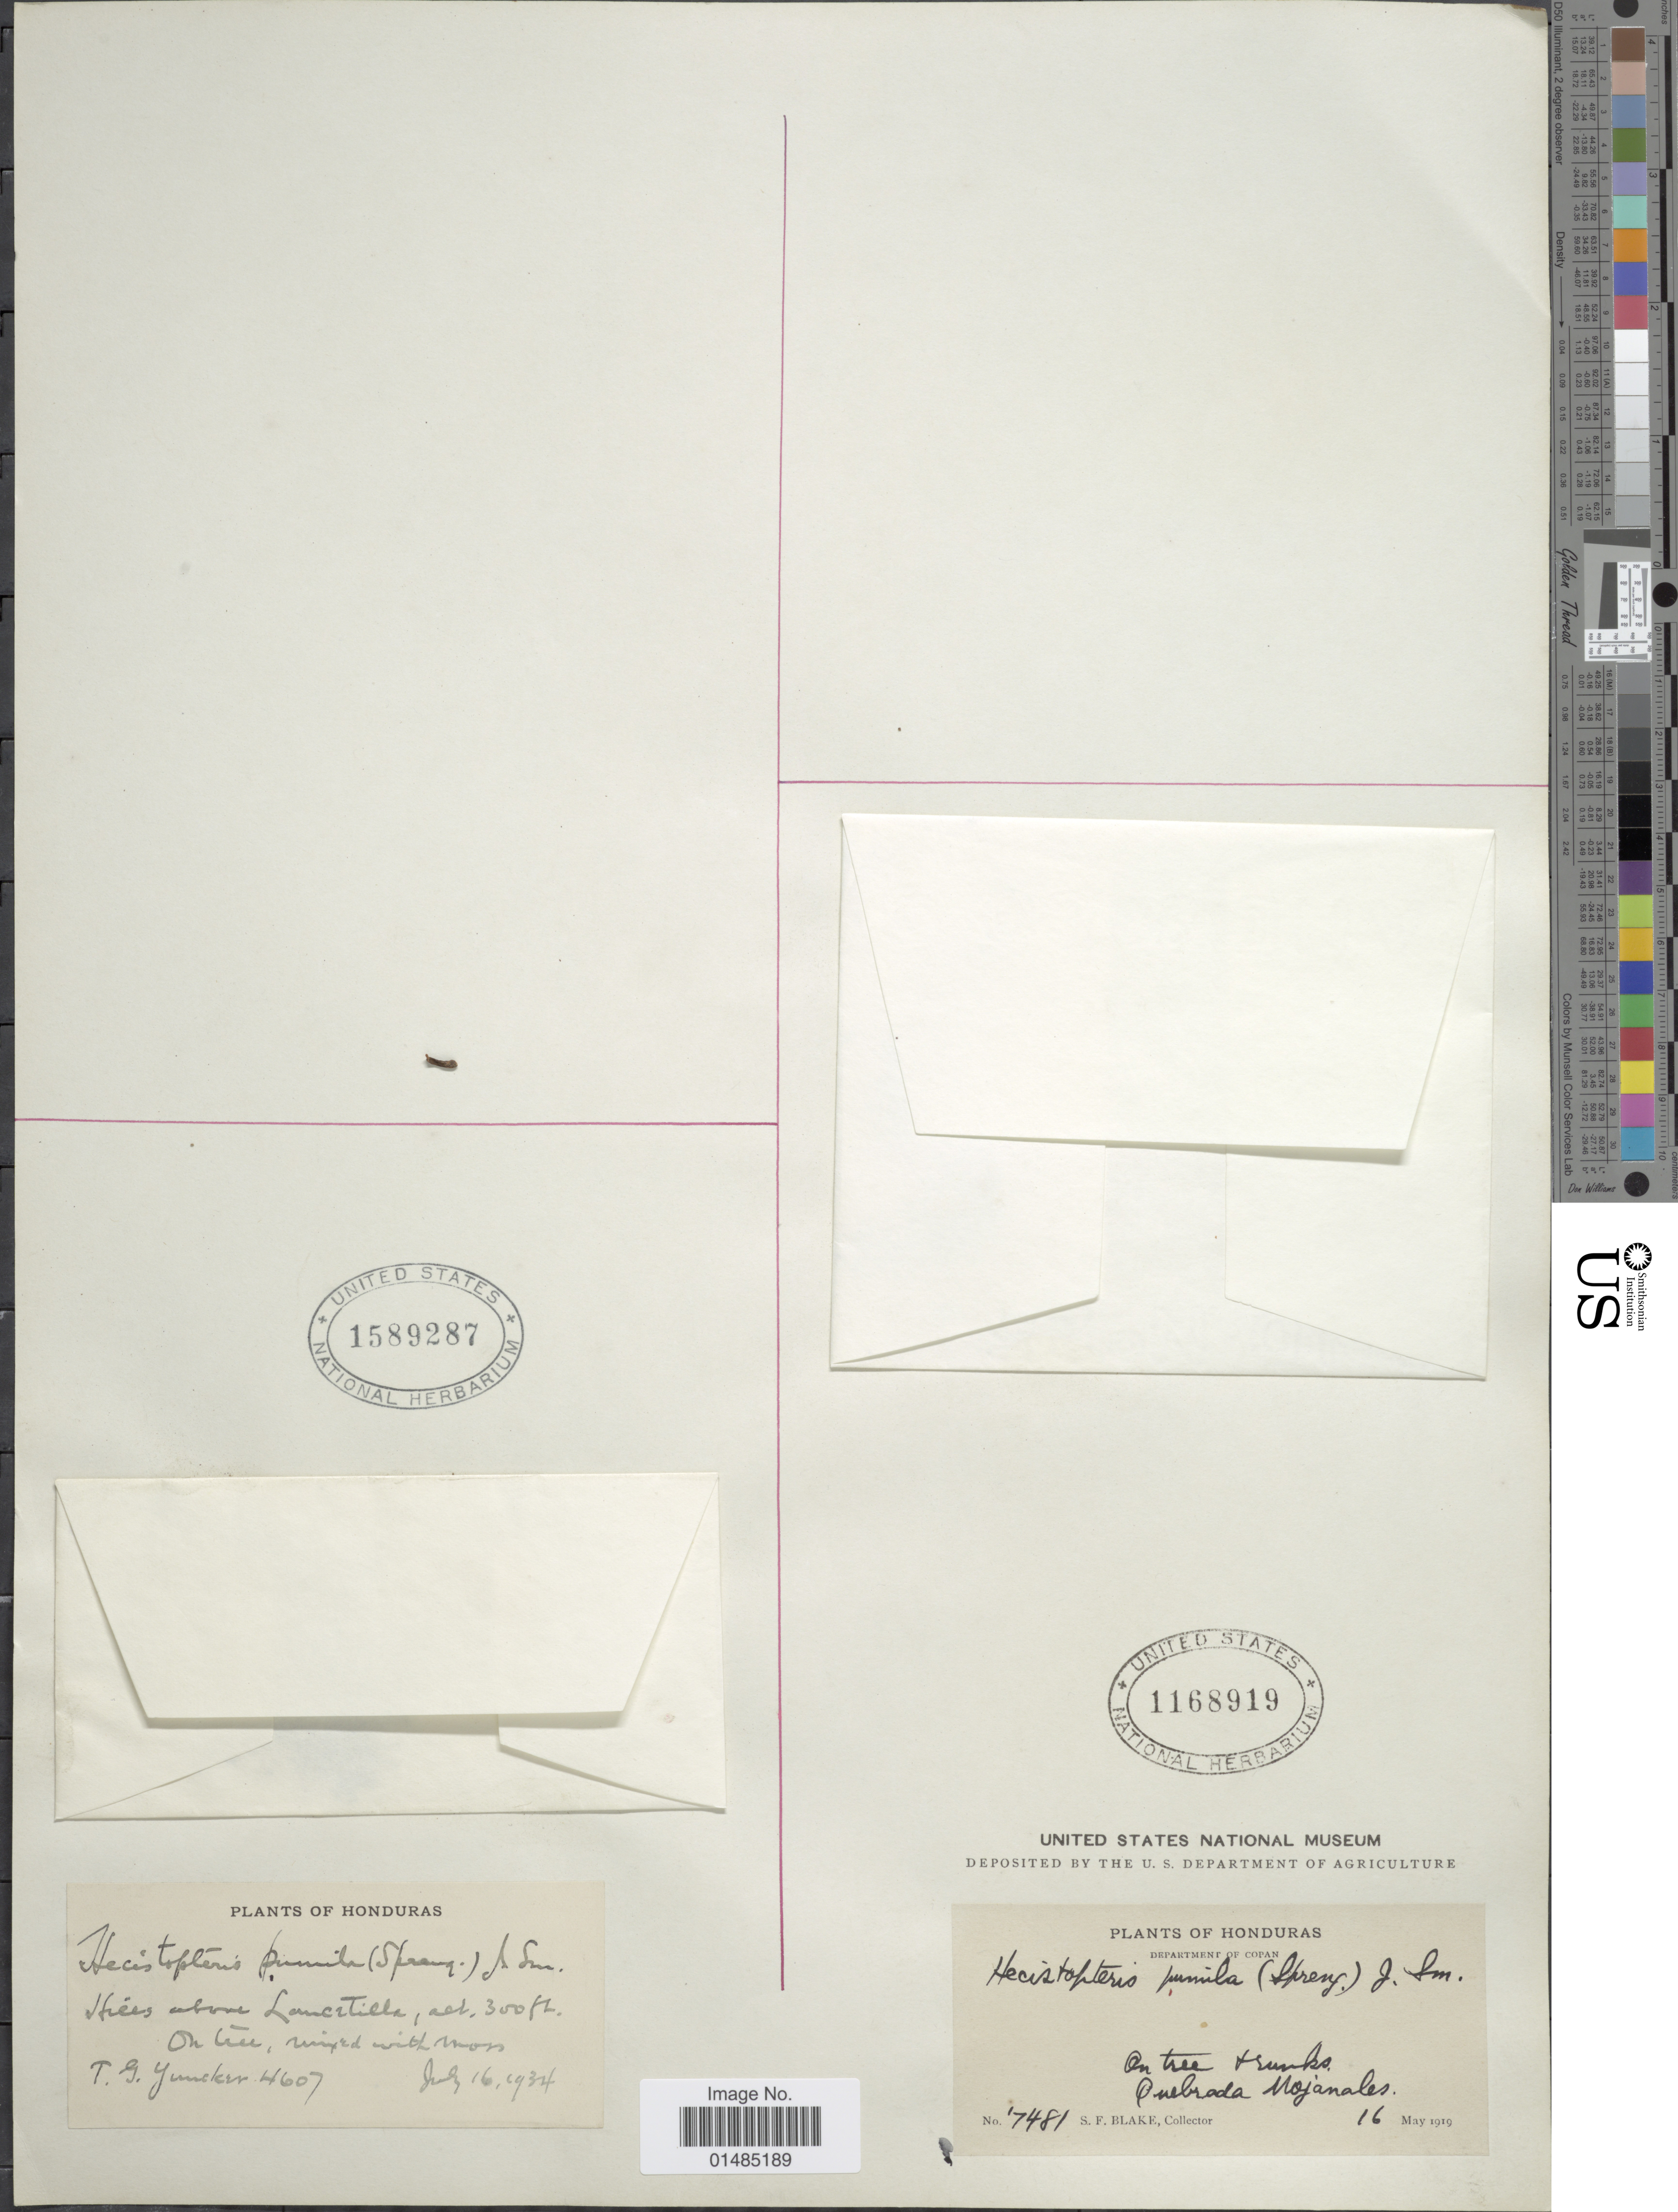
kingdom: Plantae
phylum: Tracheophyta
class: Polypodiopsida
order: Polypodiales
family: Pteridaceae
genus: Hecistopteris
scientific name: Hecistopteris pumila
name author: Christ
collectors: S. Blake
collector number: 17481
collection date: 1919-05-16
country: Honduras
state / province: Copán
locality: Quebrada Mojanales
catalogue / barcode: US 1168919-2